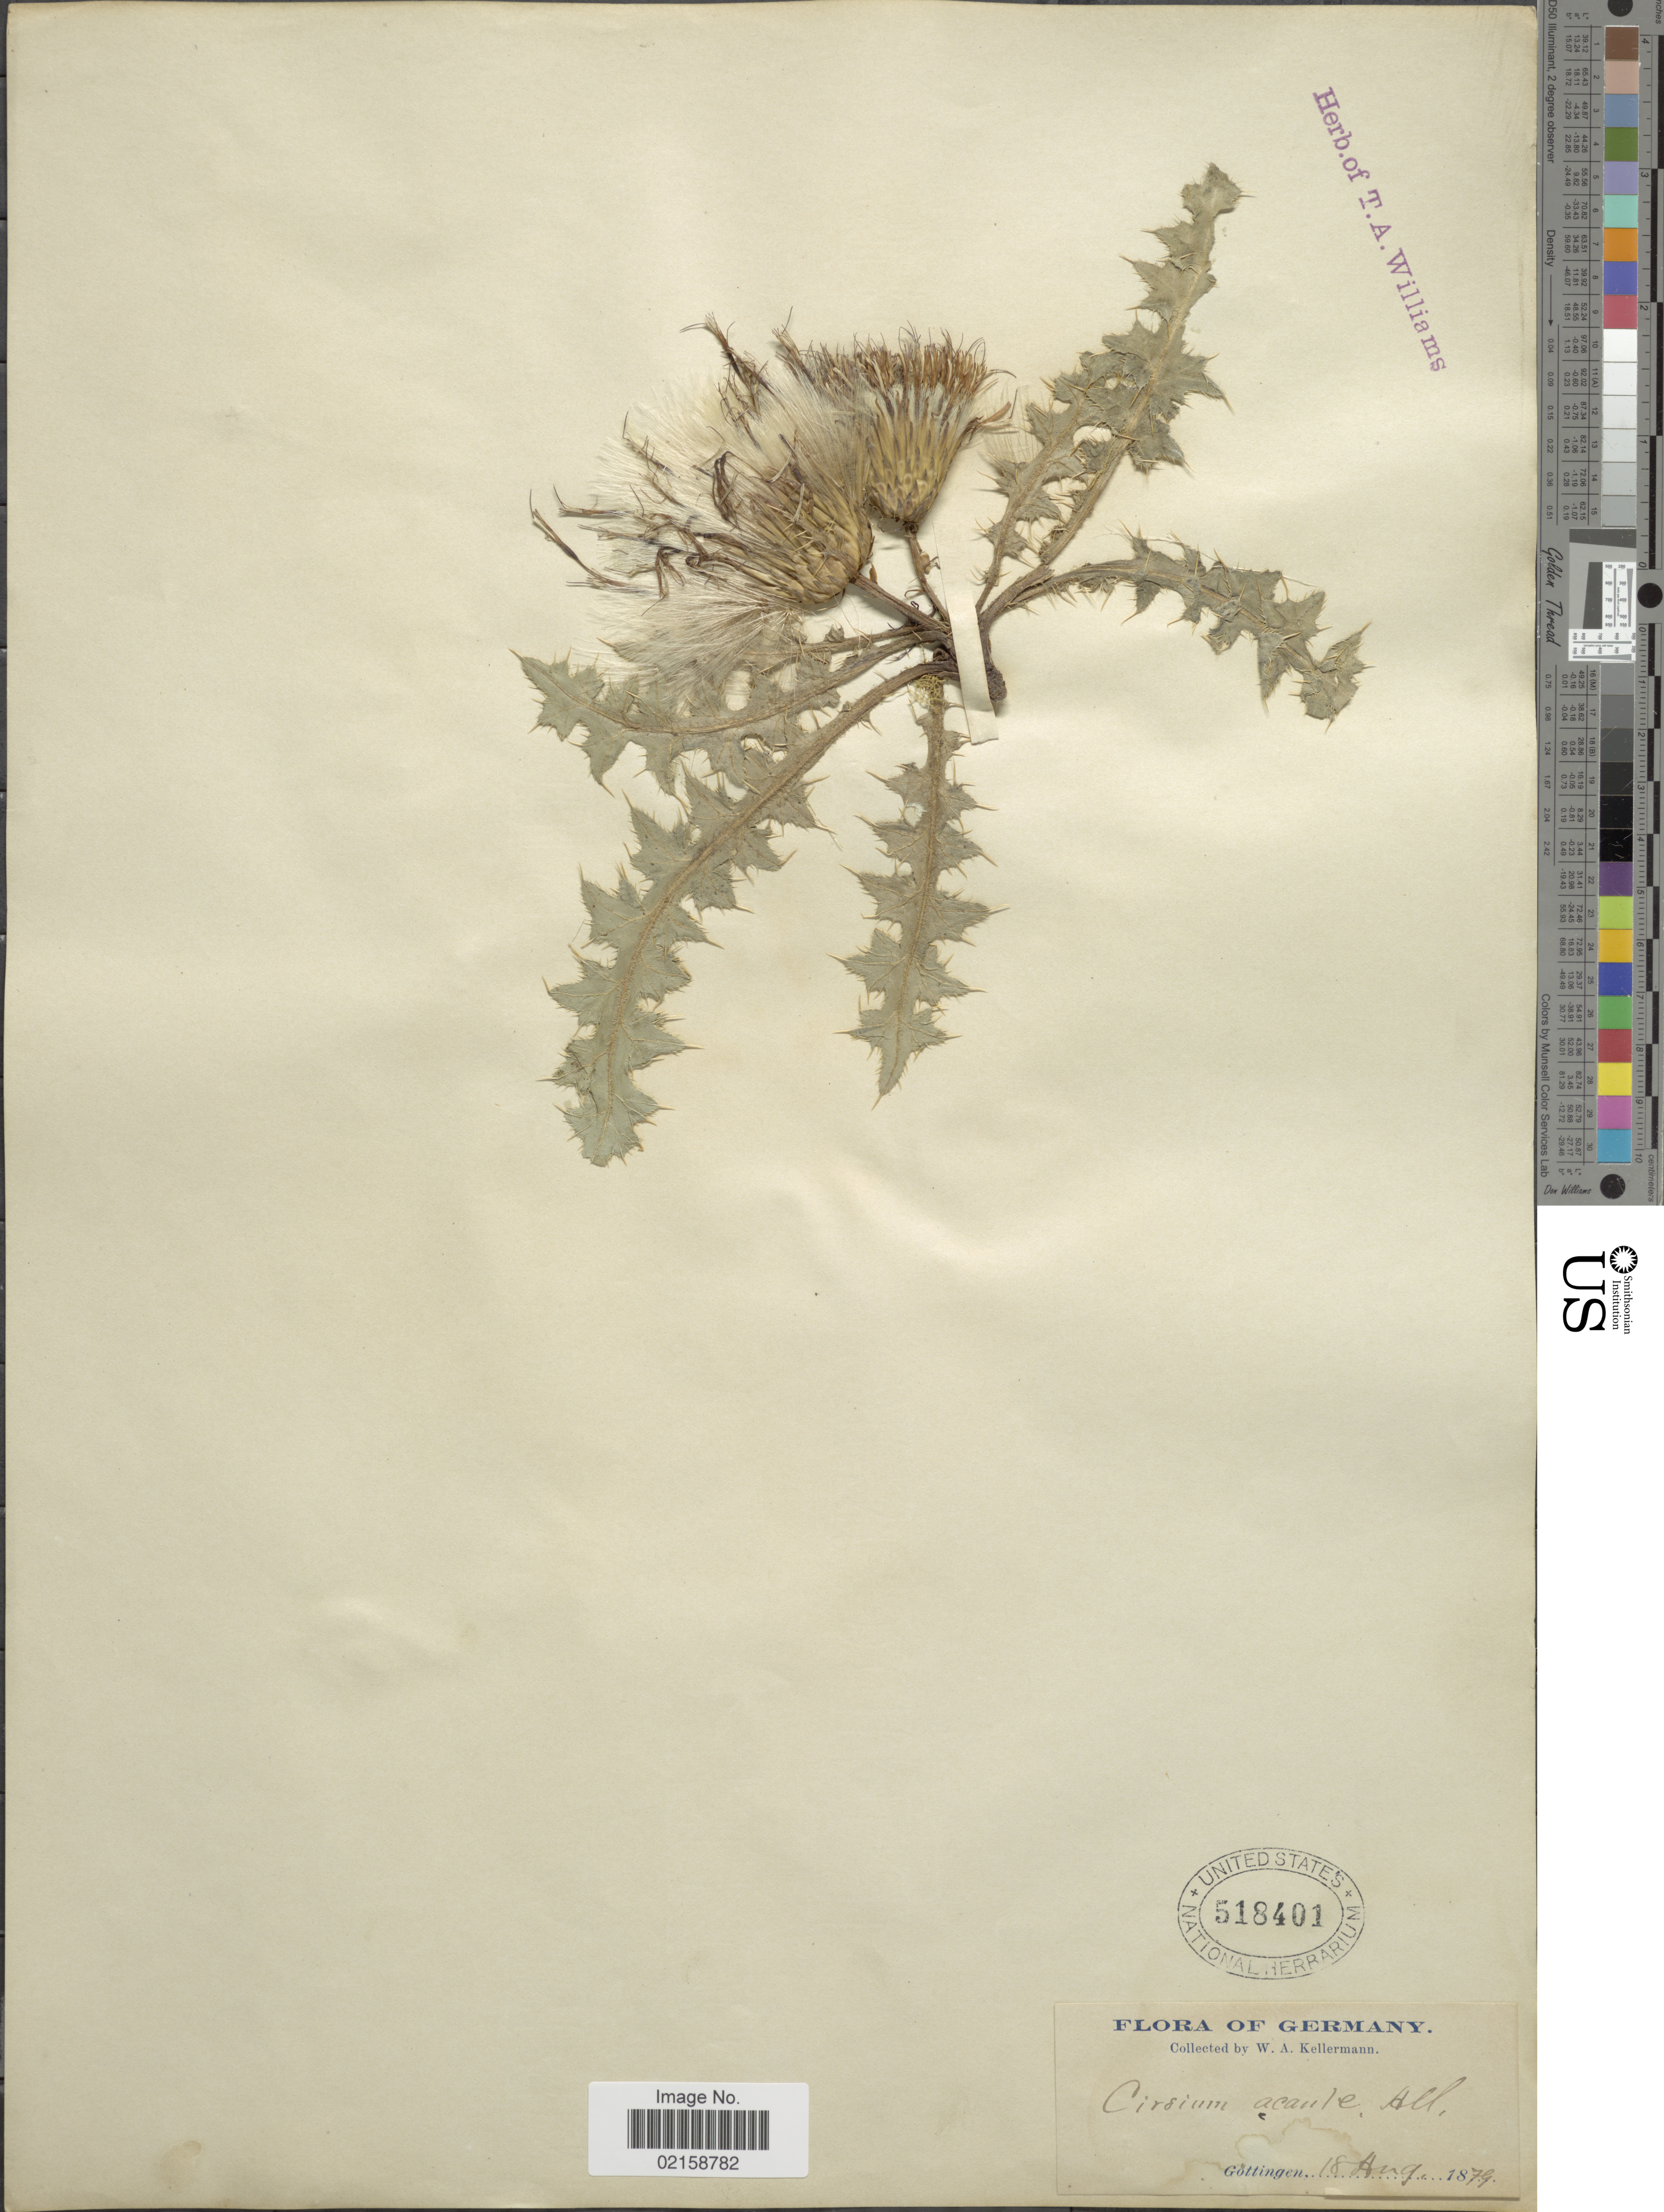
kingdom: Plantae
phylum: Tracheophyta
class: Magnoliopsida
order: Asterales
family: Asteraceae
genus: Cirsium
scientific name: Cirsium acaule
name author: (L.) Scop.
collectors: W. Kellerman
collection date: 1879-08-18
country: Germany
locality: Göttingen.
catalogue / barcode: US 518401